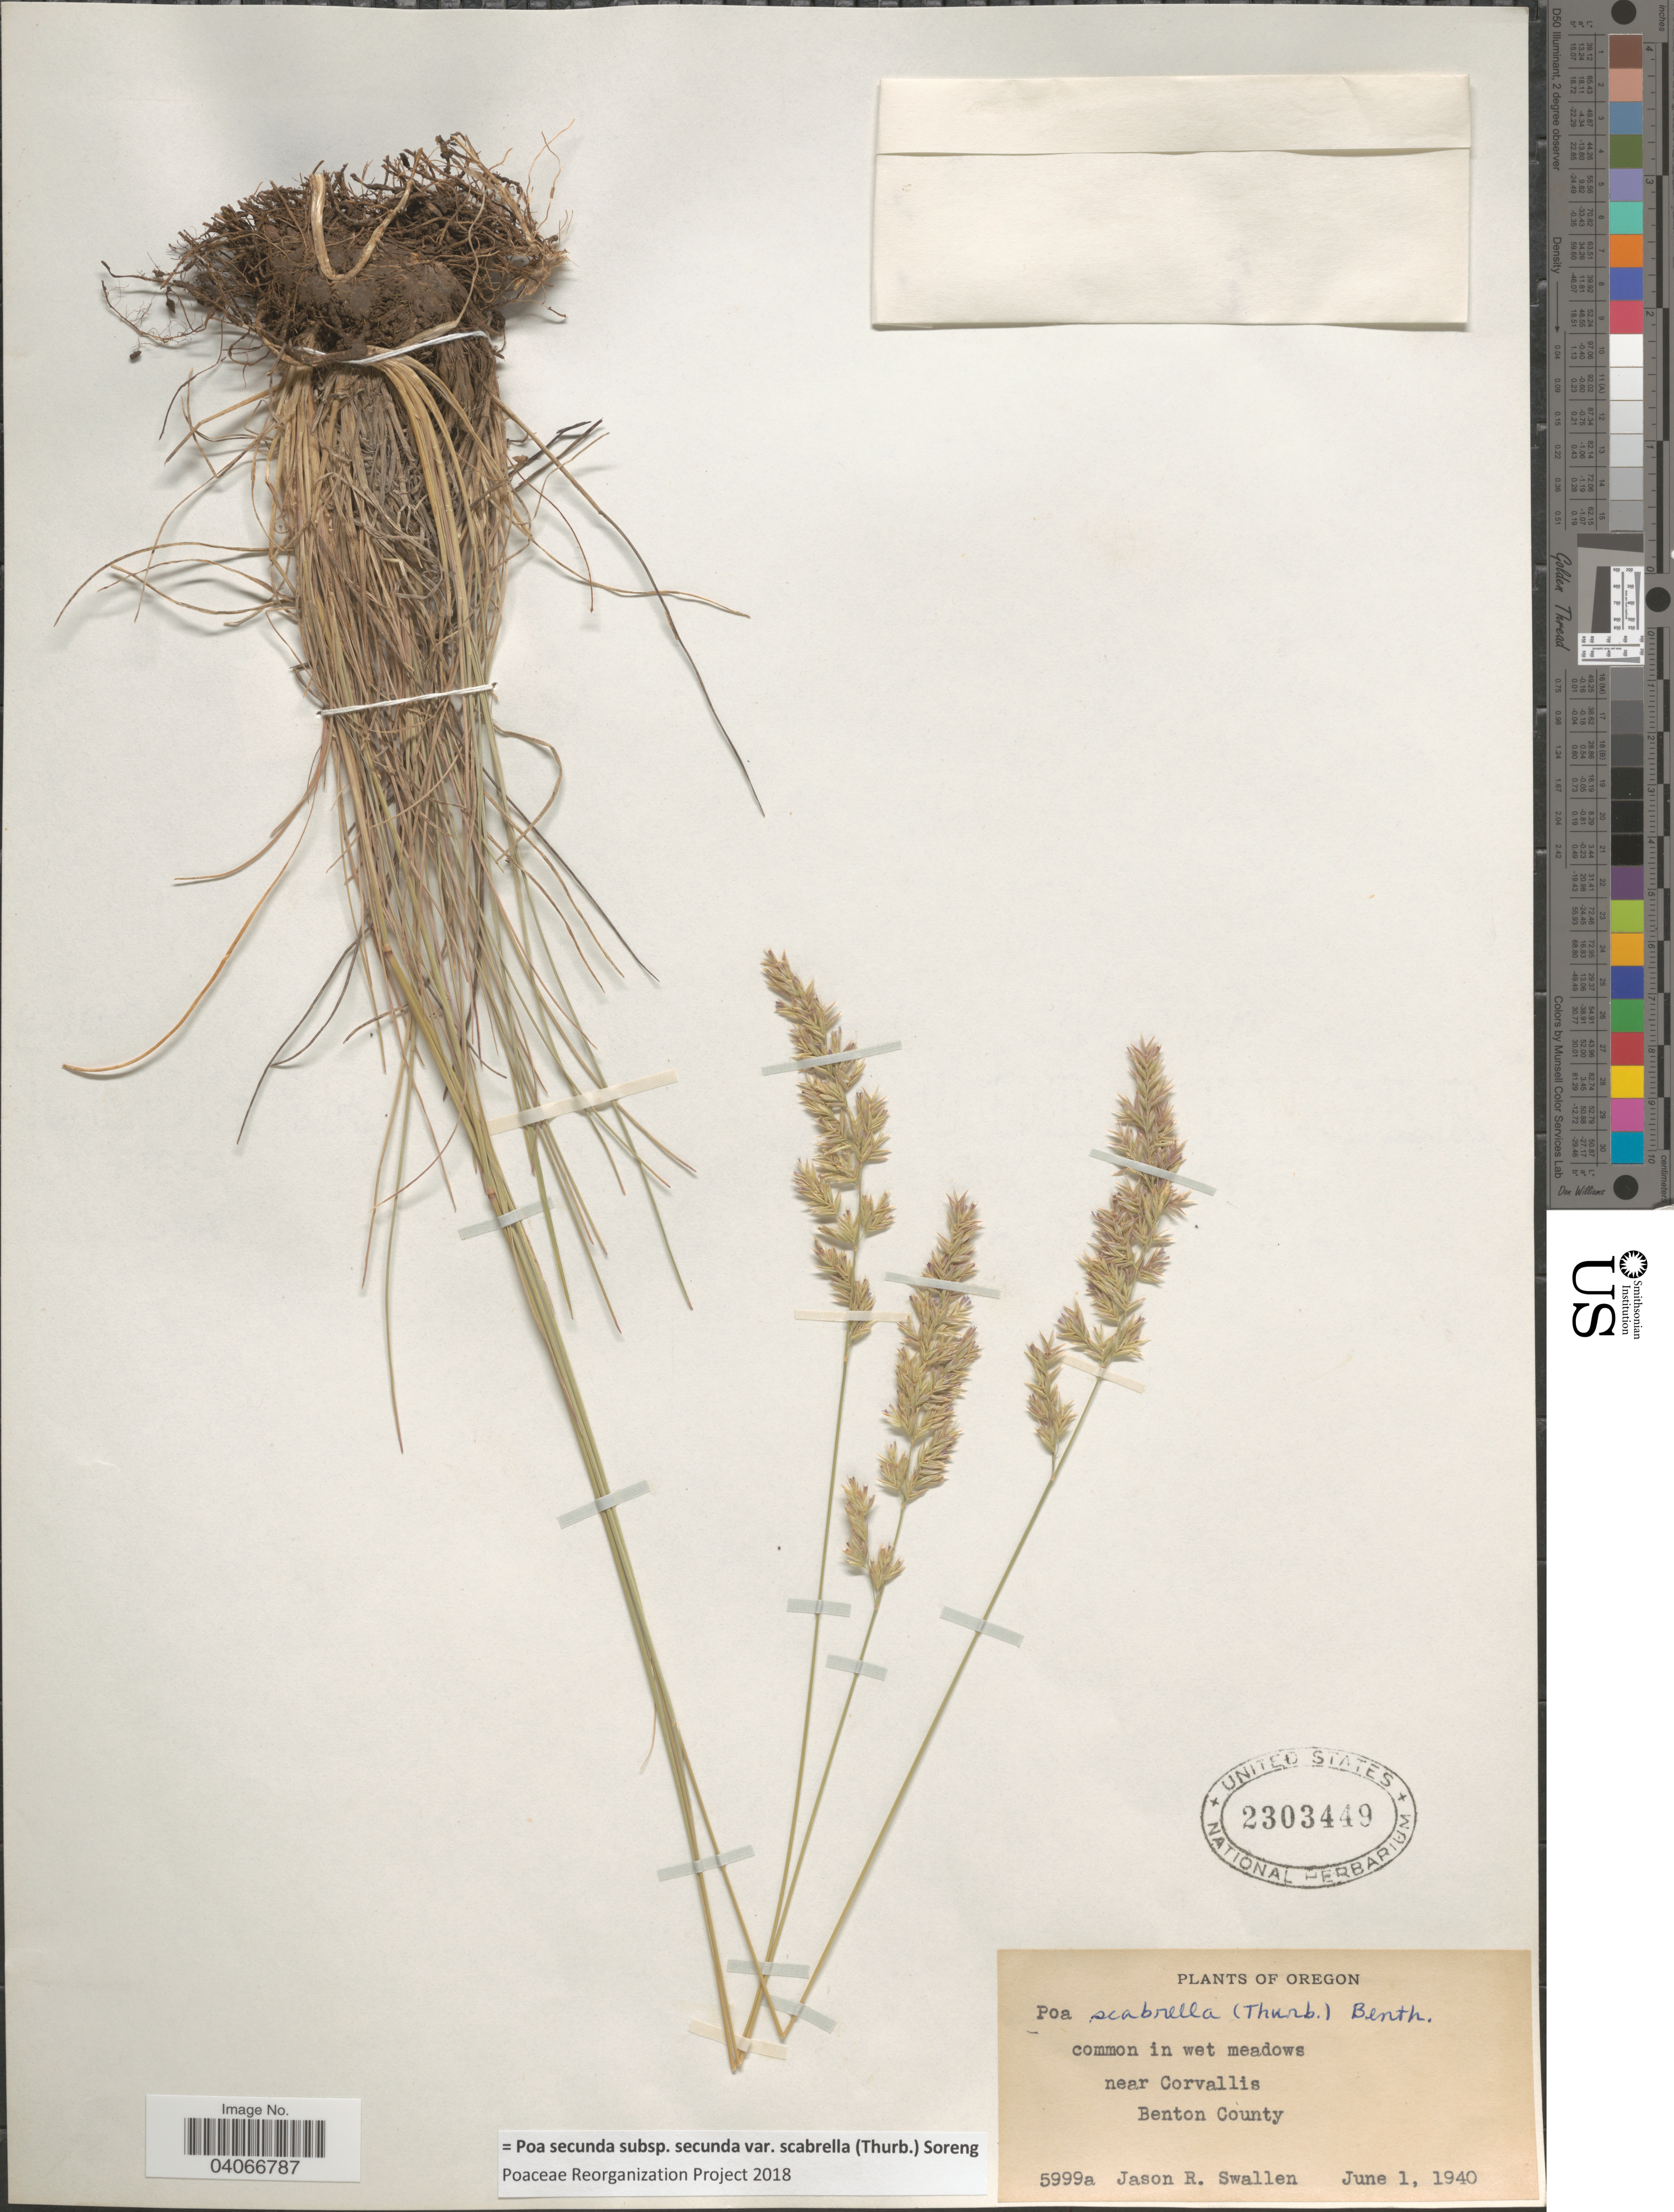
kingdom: Plantae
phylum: Tracheophyta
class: Liliopsida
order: Poales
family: Poaceae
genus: Poa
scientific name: Poa secunda subsp. secunda var. scabrella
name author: (Thurb.) Soreng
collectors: J. R. Swallen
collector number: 5999a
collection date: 1940-06-01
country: United States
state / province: Oregon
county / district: Benton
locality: Near Corvallis. Benton County.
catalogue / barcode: US 2303449